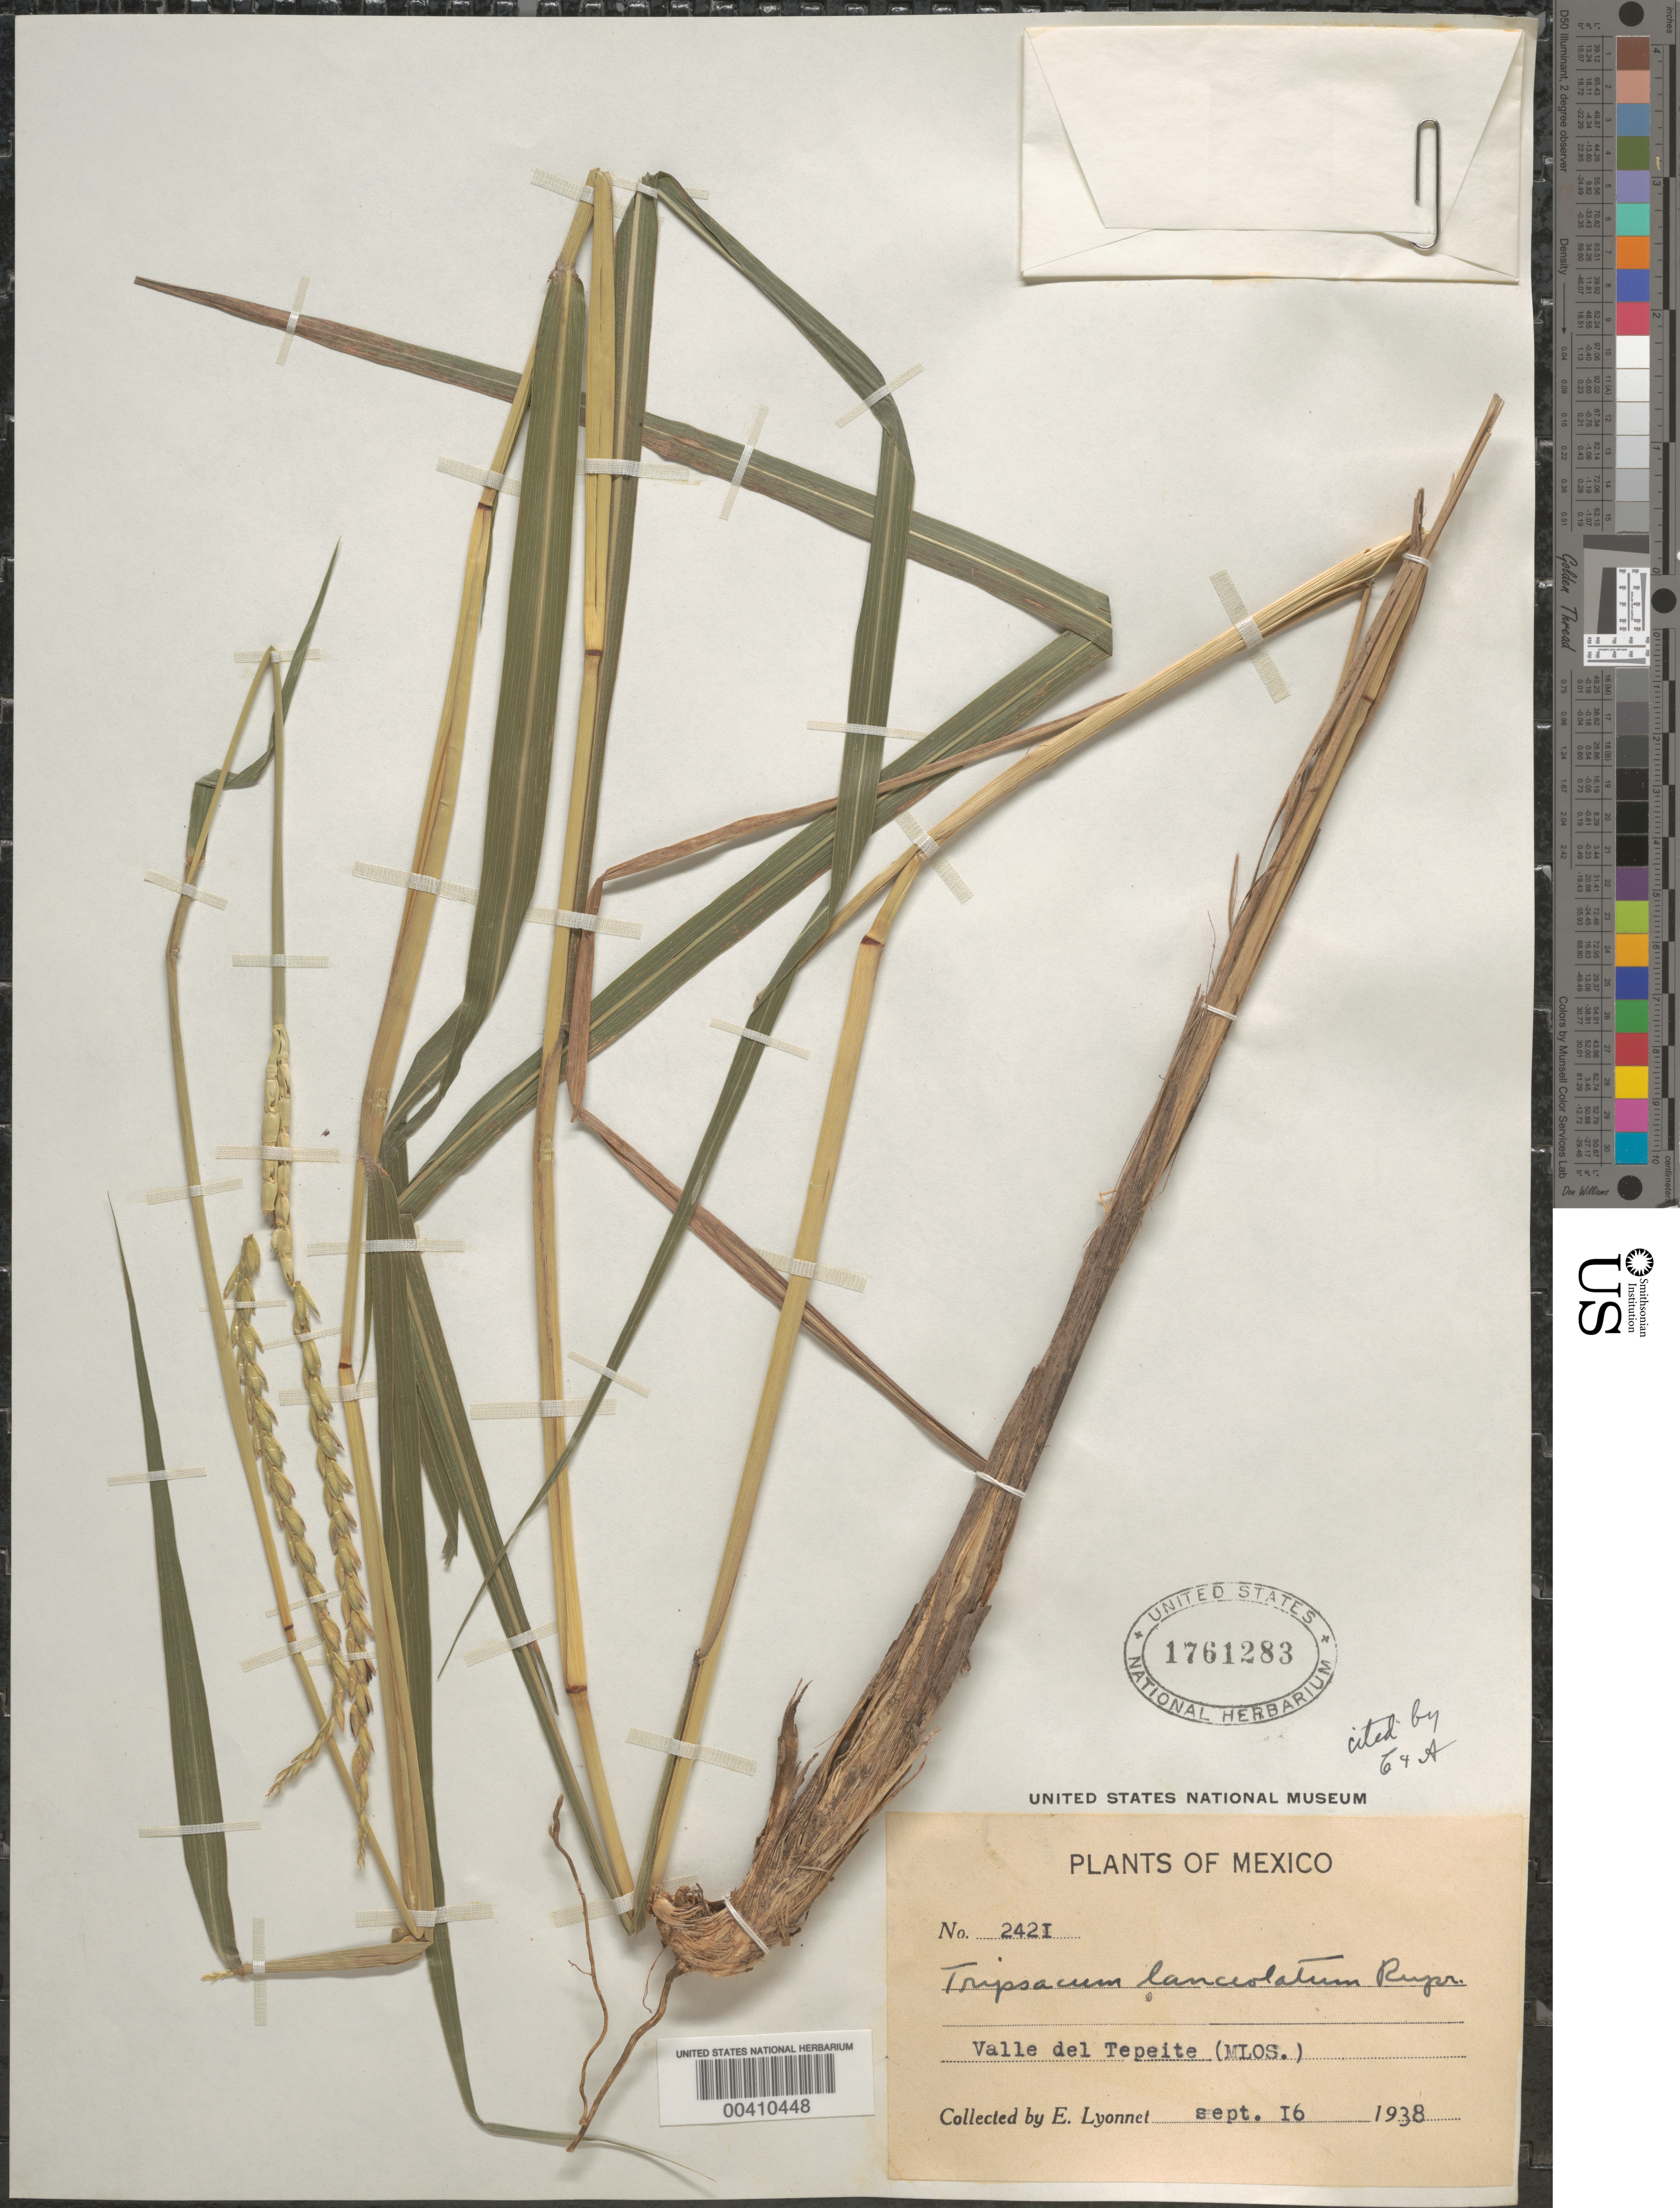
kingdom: Plantae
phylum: Tracheophyta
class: Liliopsida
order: Poales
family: Poaceae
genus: Tripsacum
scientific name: Tripsacum lanceolatum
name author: Rupr. ex E. Fourn.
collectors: Bro. E. Lyonnet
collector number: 2421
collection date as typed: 16 Sep 1938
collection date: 1938-09-16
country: Mexico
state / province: Morelos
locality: Valle del Tepeite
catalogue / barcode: US 1761283